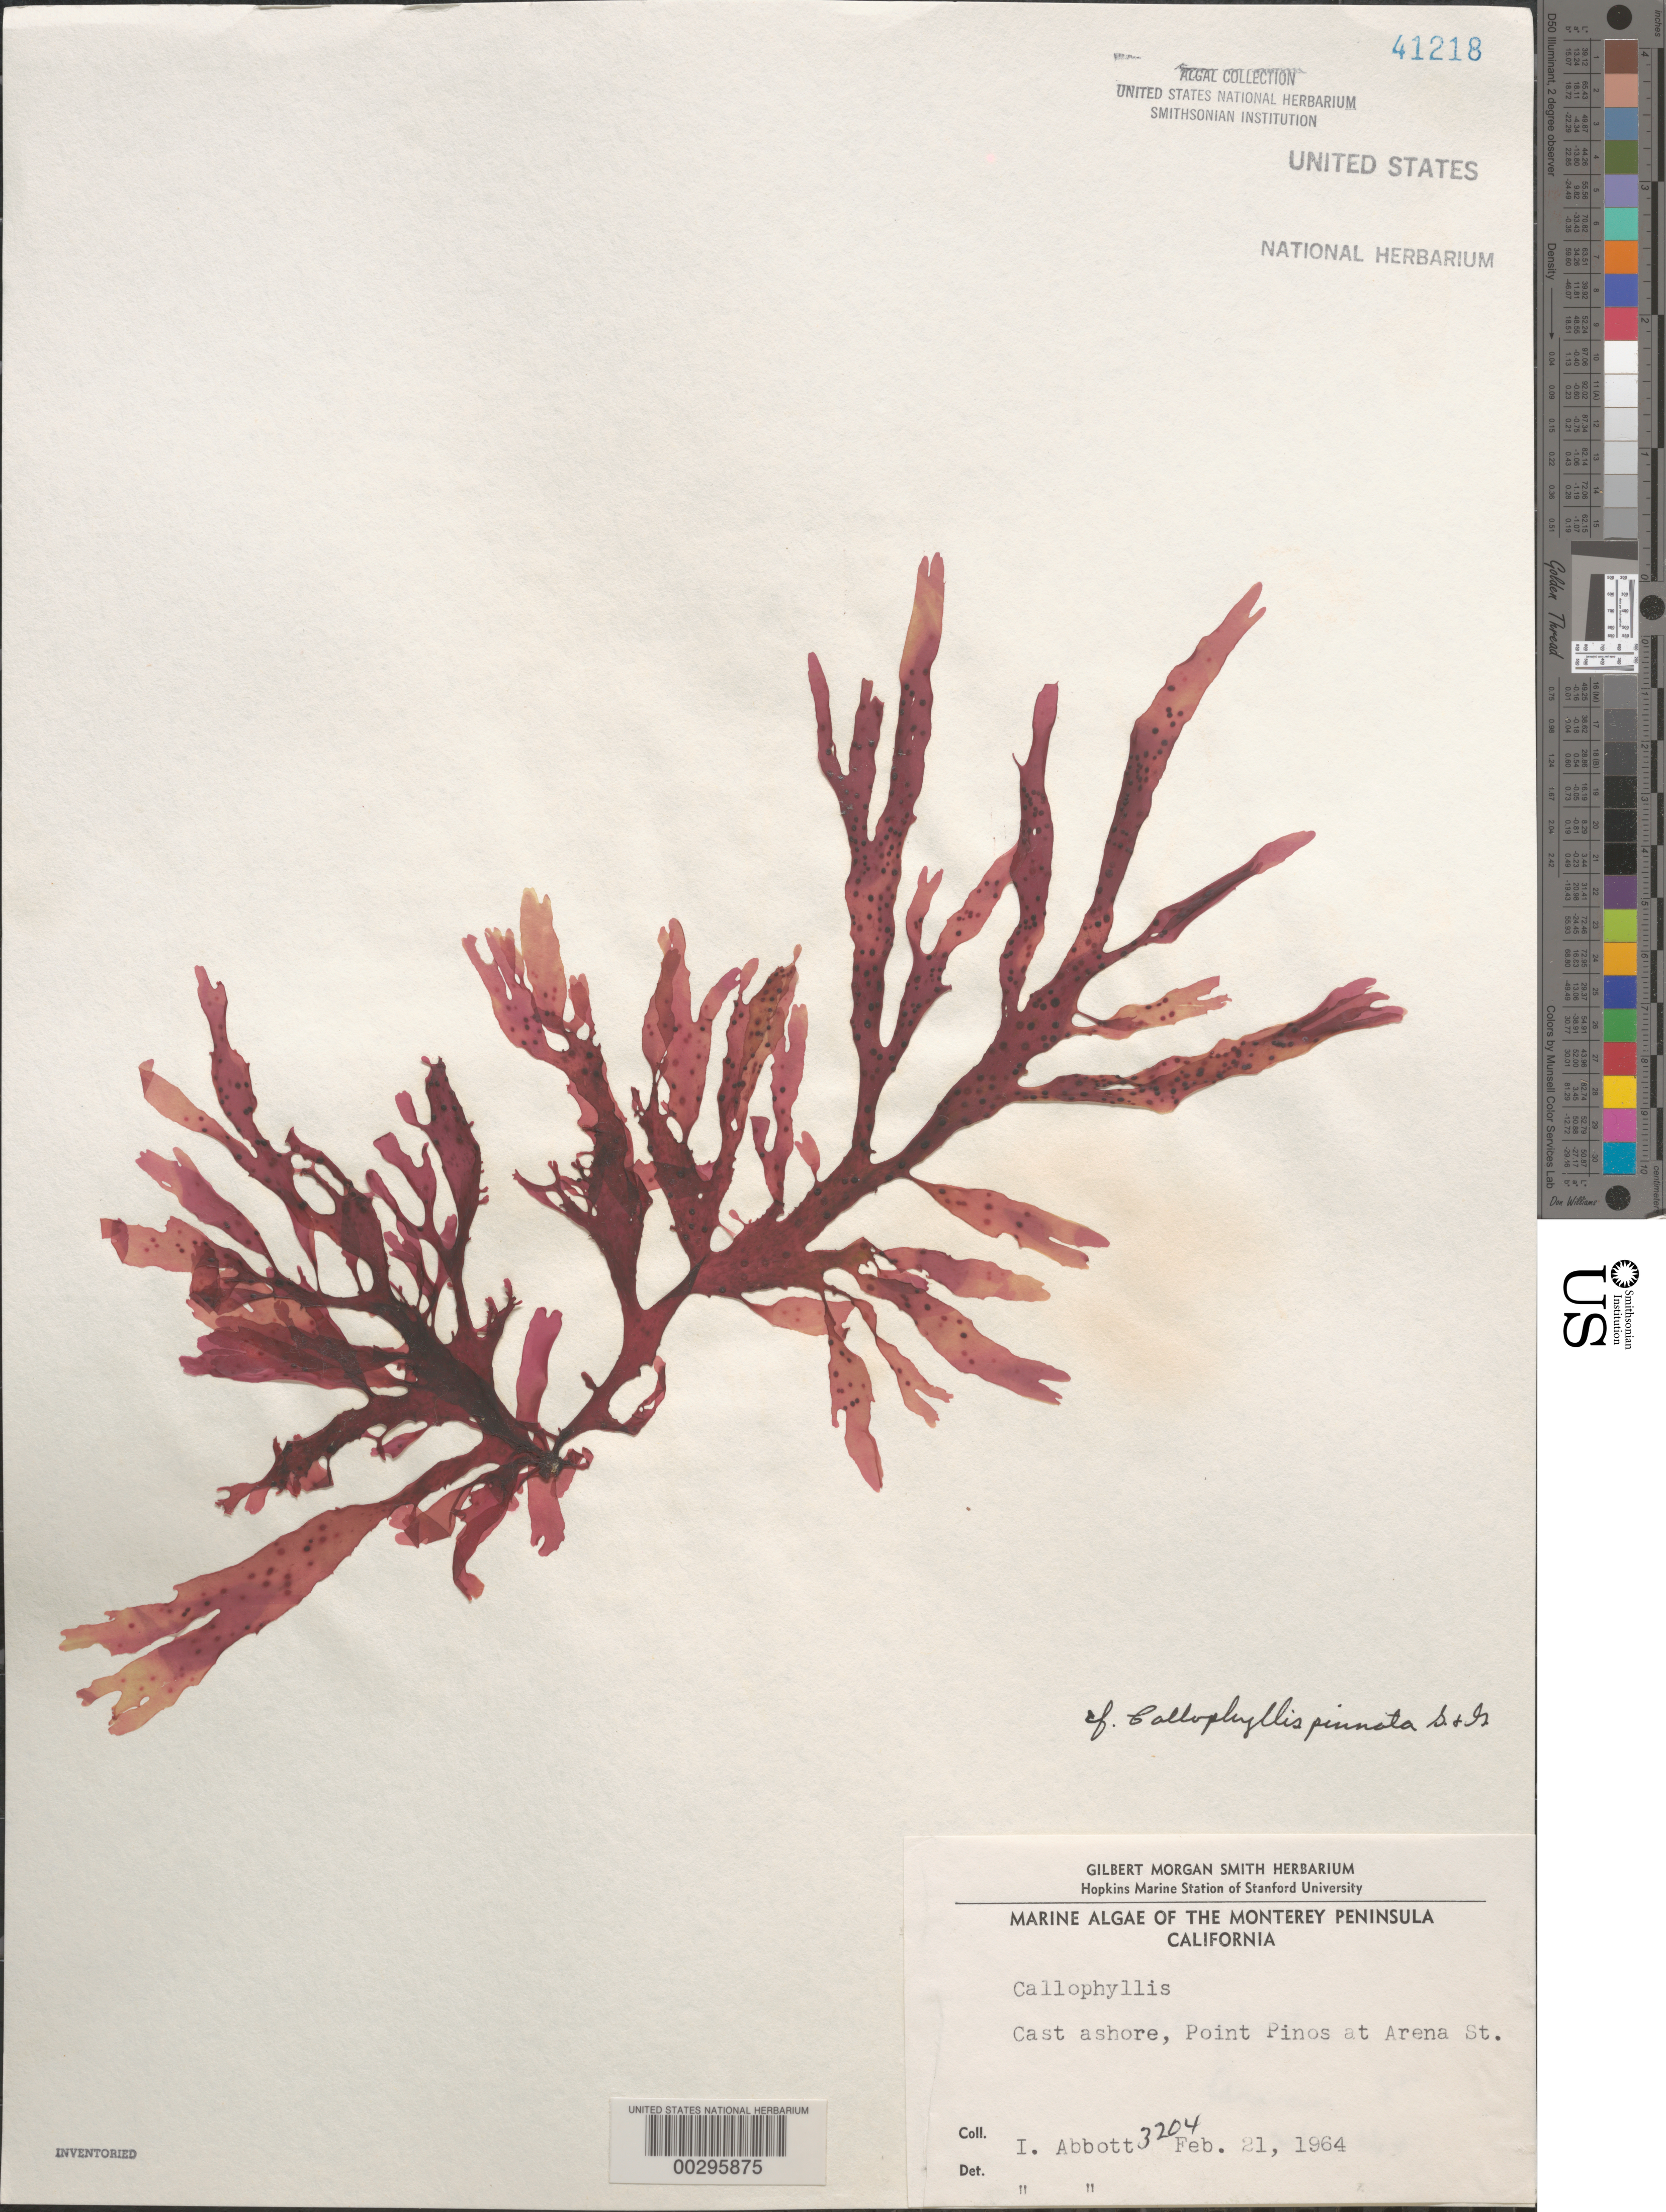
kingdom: Plantae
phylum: Rhodophyta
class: Florideophyceae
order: Gigartinales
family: Kallymeniaceae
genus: Callophyllis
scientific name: Callophyllis pinnata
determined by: Abbott, Isabella A.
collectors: I. A. Abbott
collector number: IAA 3204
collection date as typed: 21 Feb 1964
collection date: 1964-02-21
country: United States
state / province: California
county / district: Monterey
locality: Point Lobos, Arena Street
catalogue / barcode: US 41218